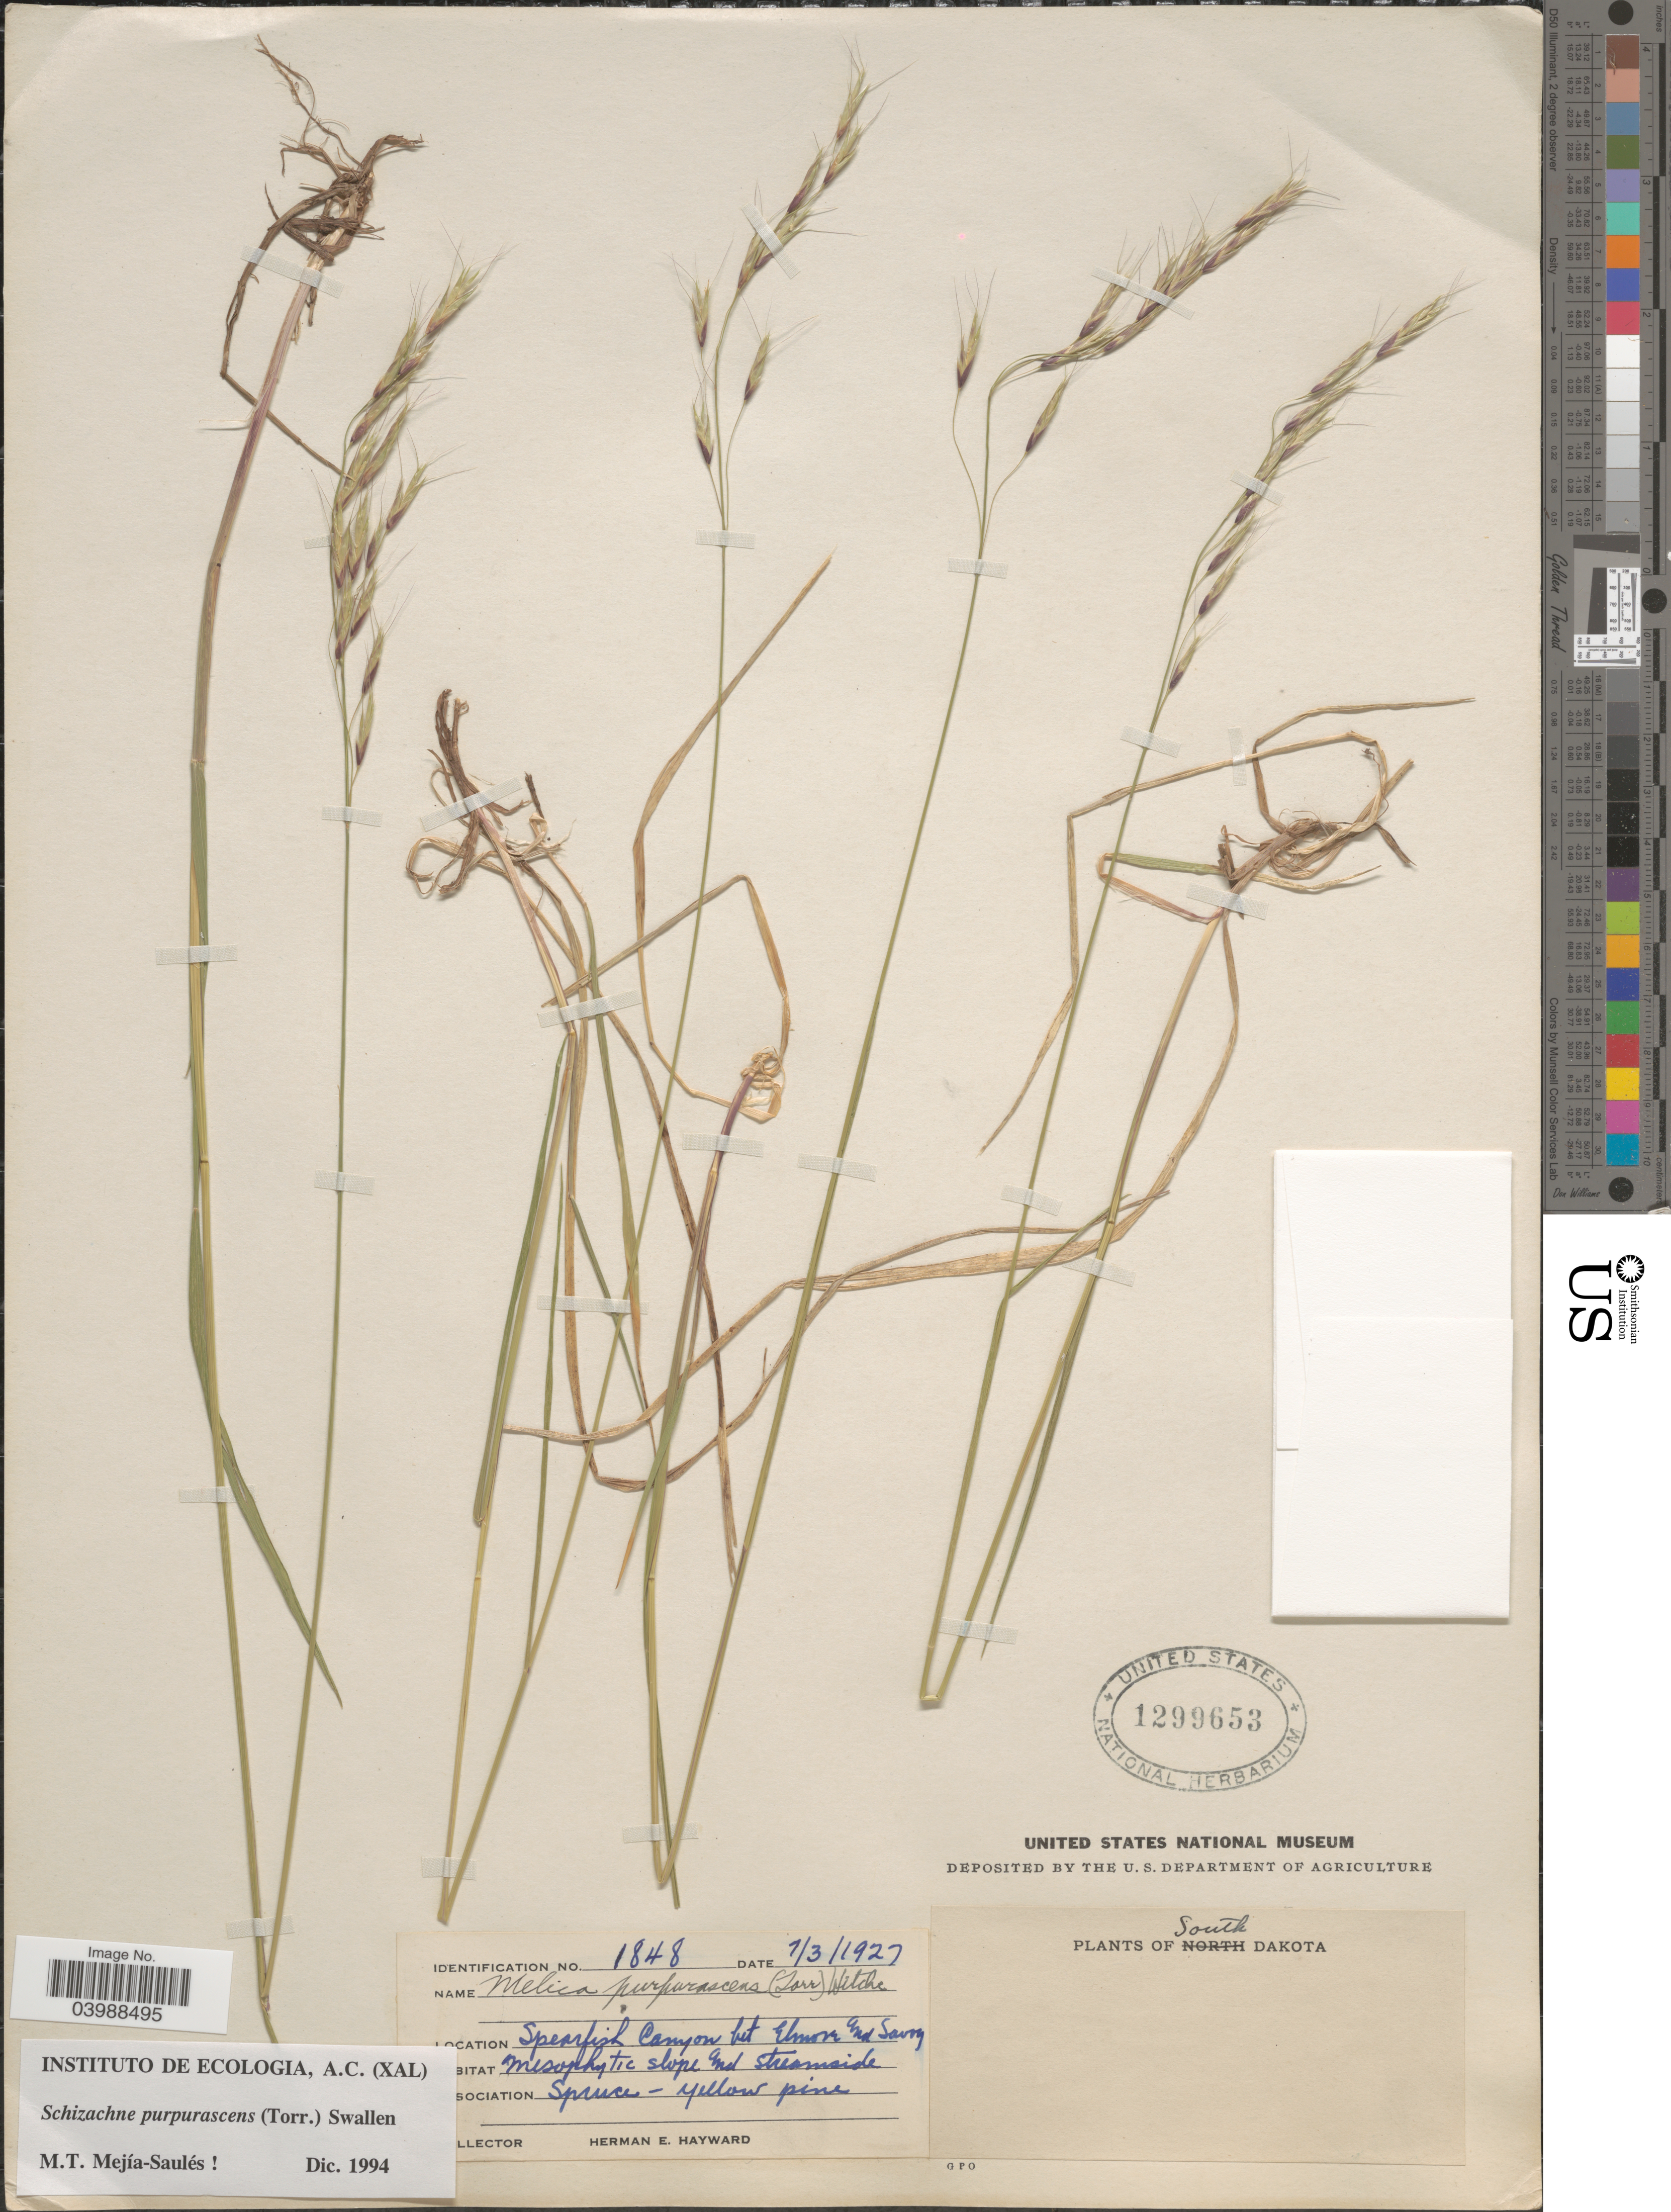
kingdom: Plantae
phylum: Tracheophyta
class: Liliopsida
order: Poales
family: Poaceae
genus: Schizachne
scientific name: Schizachne purpurascens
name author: (Torr.) Swallen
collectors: H. Hayward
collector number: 1848 ?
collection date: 1927-07-03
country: United States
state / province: South Dakota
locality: Spearfish Canyon bet. Elmore and Savoy.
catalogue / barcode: US 1299653